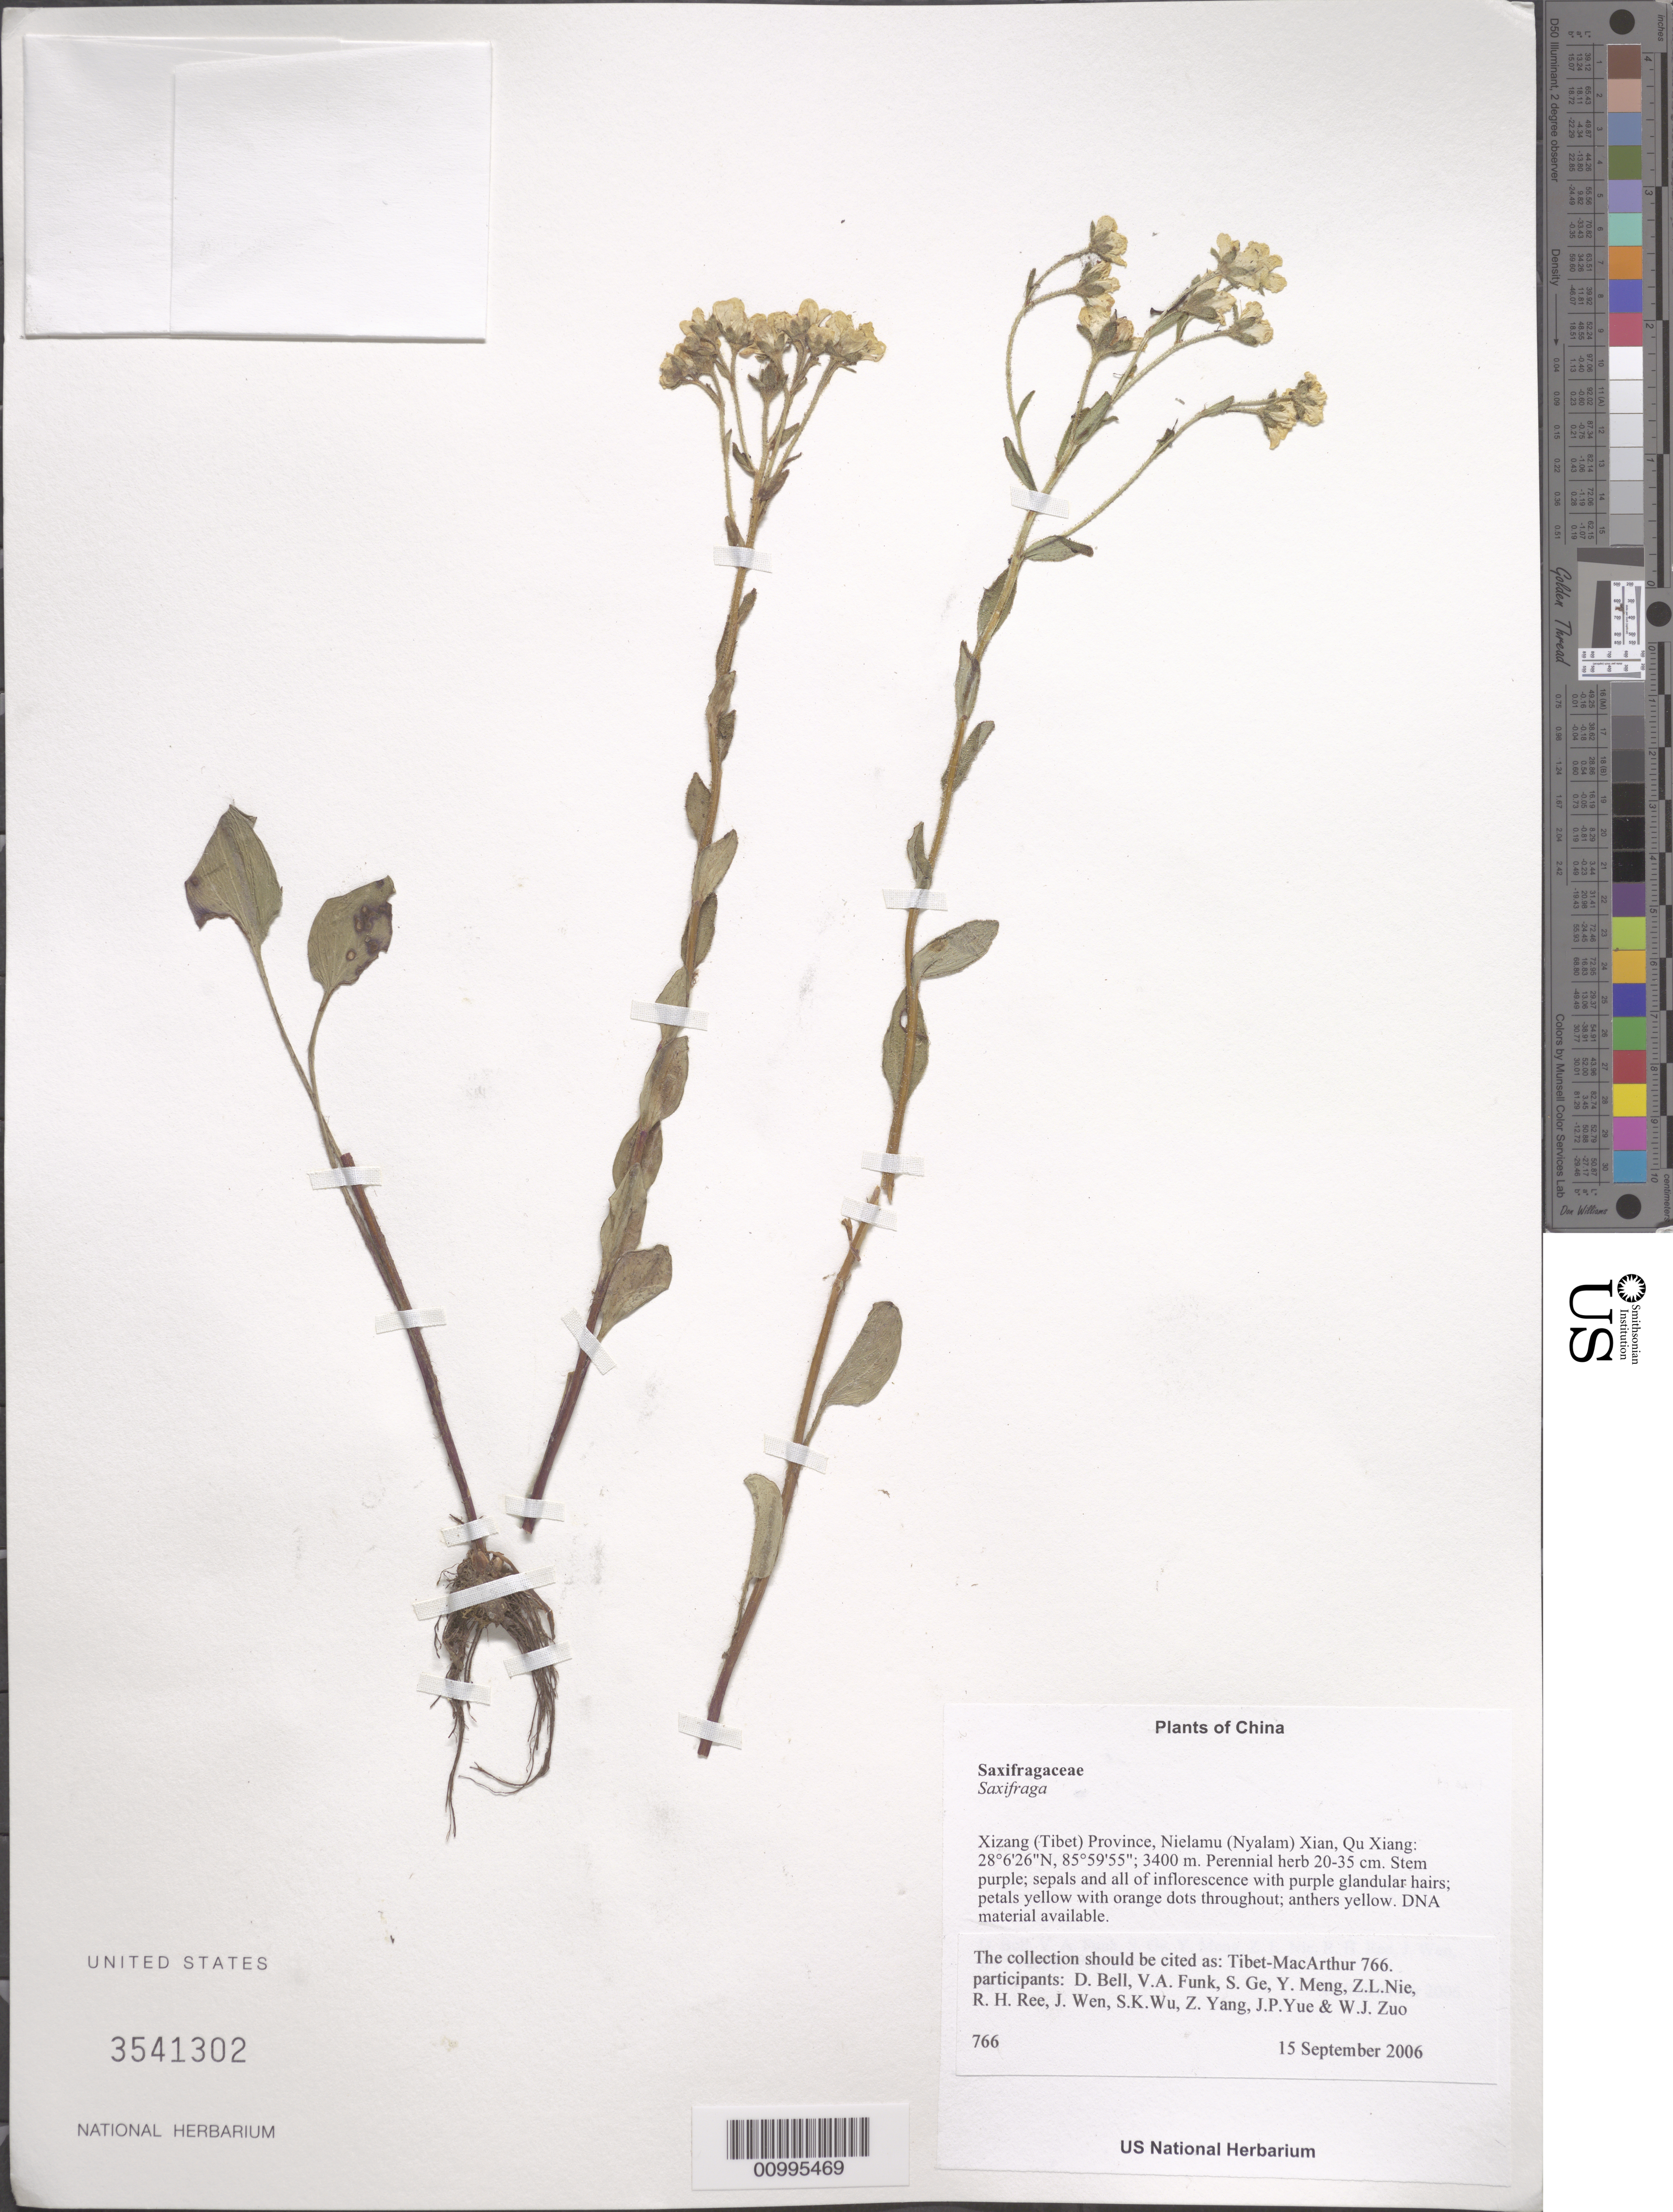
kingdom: Plantae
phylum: Tracheophyta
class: Magnoliopsida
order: Saxifragales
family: Saxifragaceae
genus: Saxifraga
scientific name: Saxifraga sp.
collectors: Tibet-MacArthur, D. A. Bell, V. Funk, S. Ge, Y. Meng, Z. Nie, R. Ree, J. Wen, J. Yue & W. Zuo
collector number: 766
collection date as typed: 15 Sep 2006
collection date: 2006-09-15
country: China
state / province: Xizang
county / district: Nielamu (Nyalam) Xian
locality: Qu Xiang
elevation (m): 3400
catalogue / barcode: US 3541302